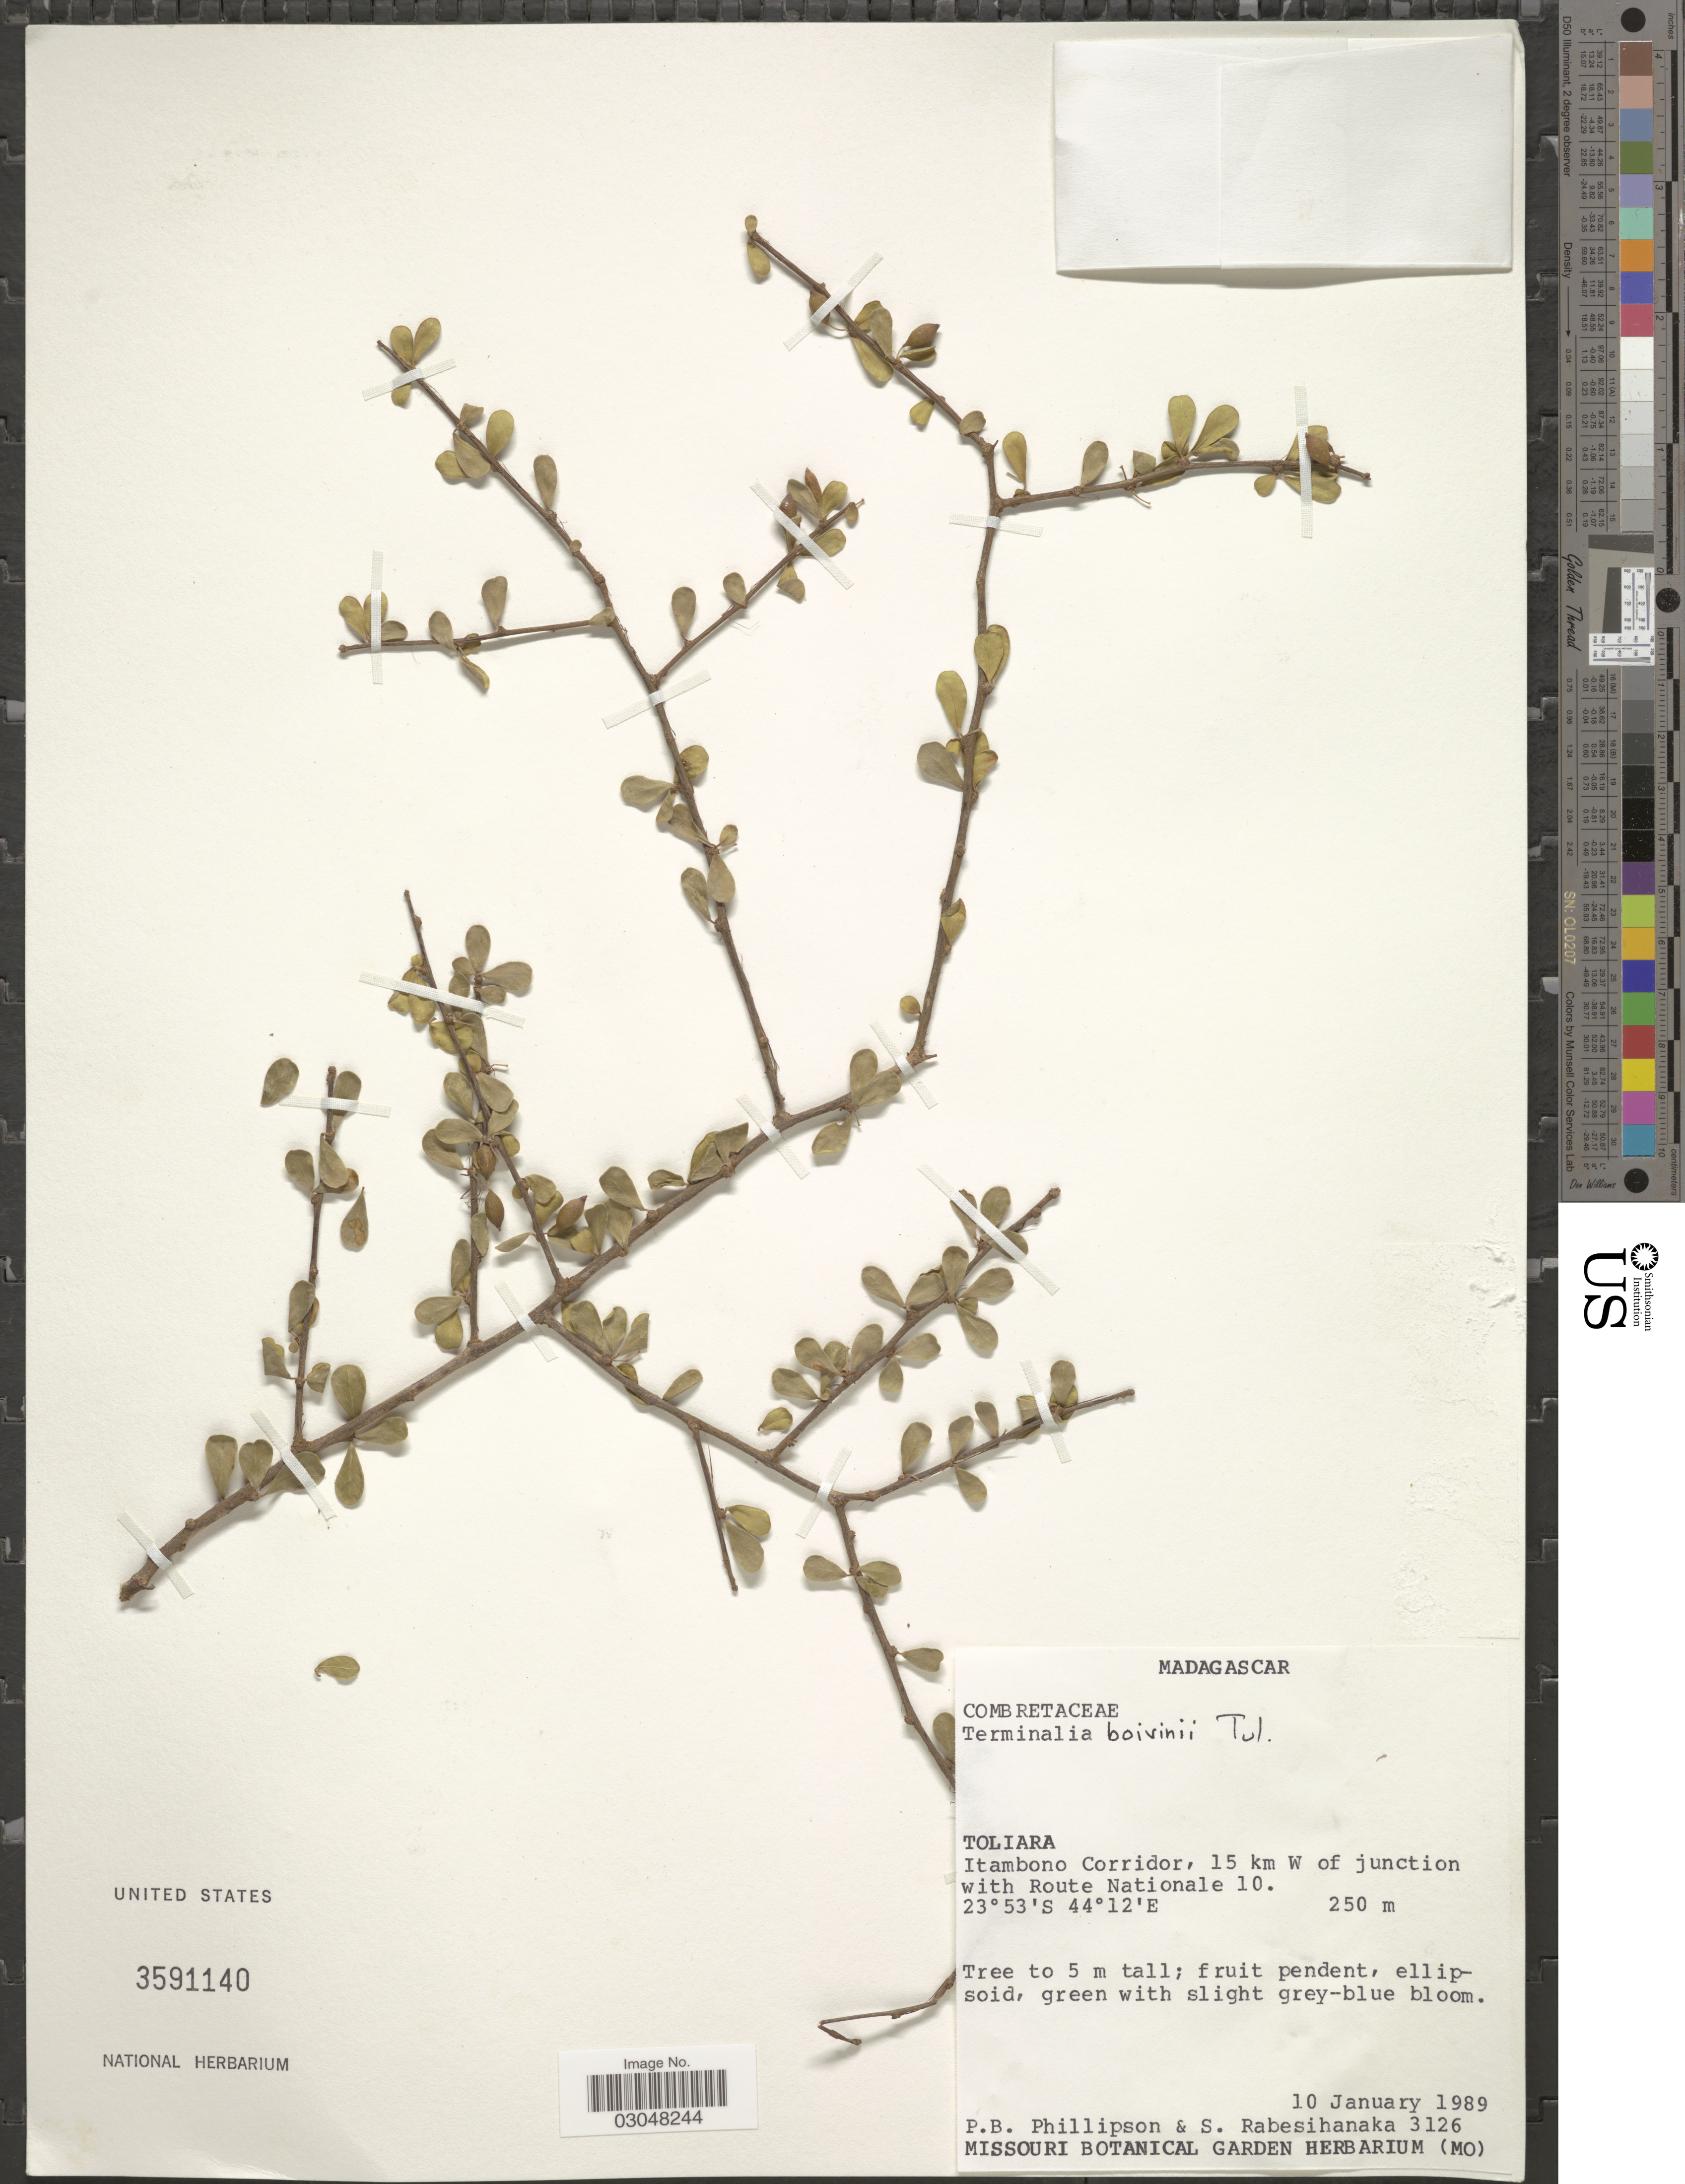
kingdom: Plantae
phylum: Tracheophyta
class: Magnoliopsida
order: Myrtales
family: Combretaceae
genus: Terminalia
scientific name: Terminalia boivinii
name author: Tul.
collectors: P. B. Phillipson & S. Rabesihanaka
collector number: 3126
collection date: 1989-01-10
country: Madagascar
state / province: Atsimo-Andrefana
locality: Itambono Corridor, 15 km W of junction with Route Nationale 10.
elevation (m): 250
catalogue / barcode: US 3591140